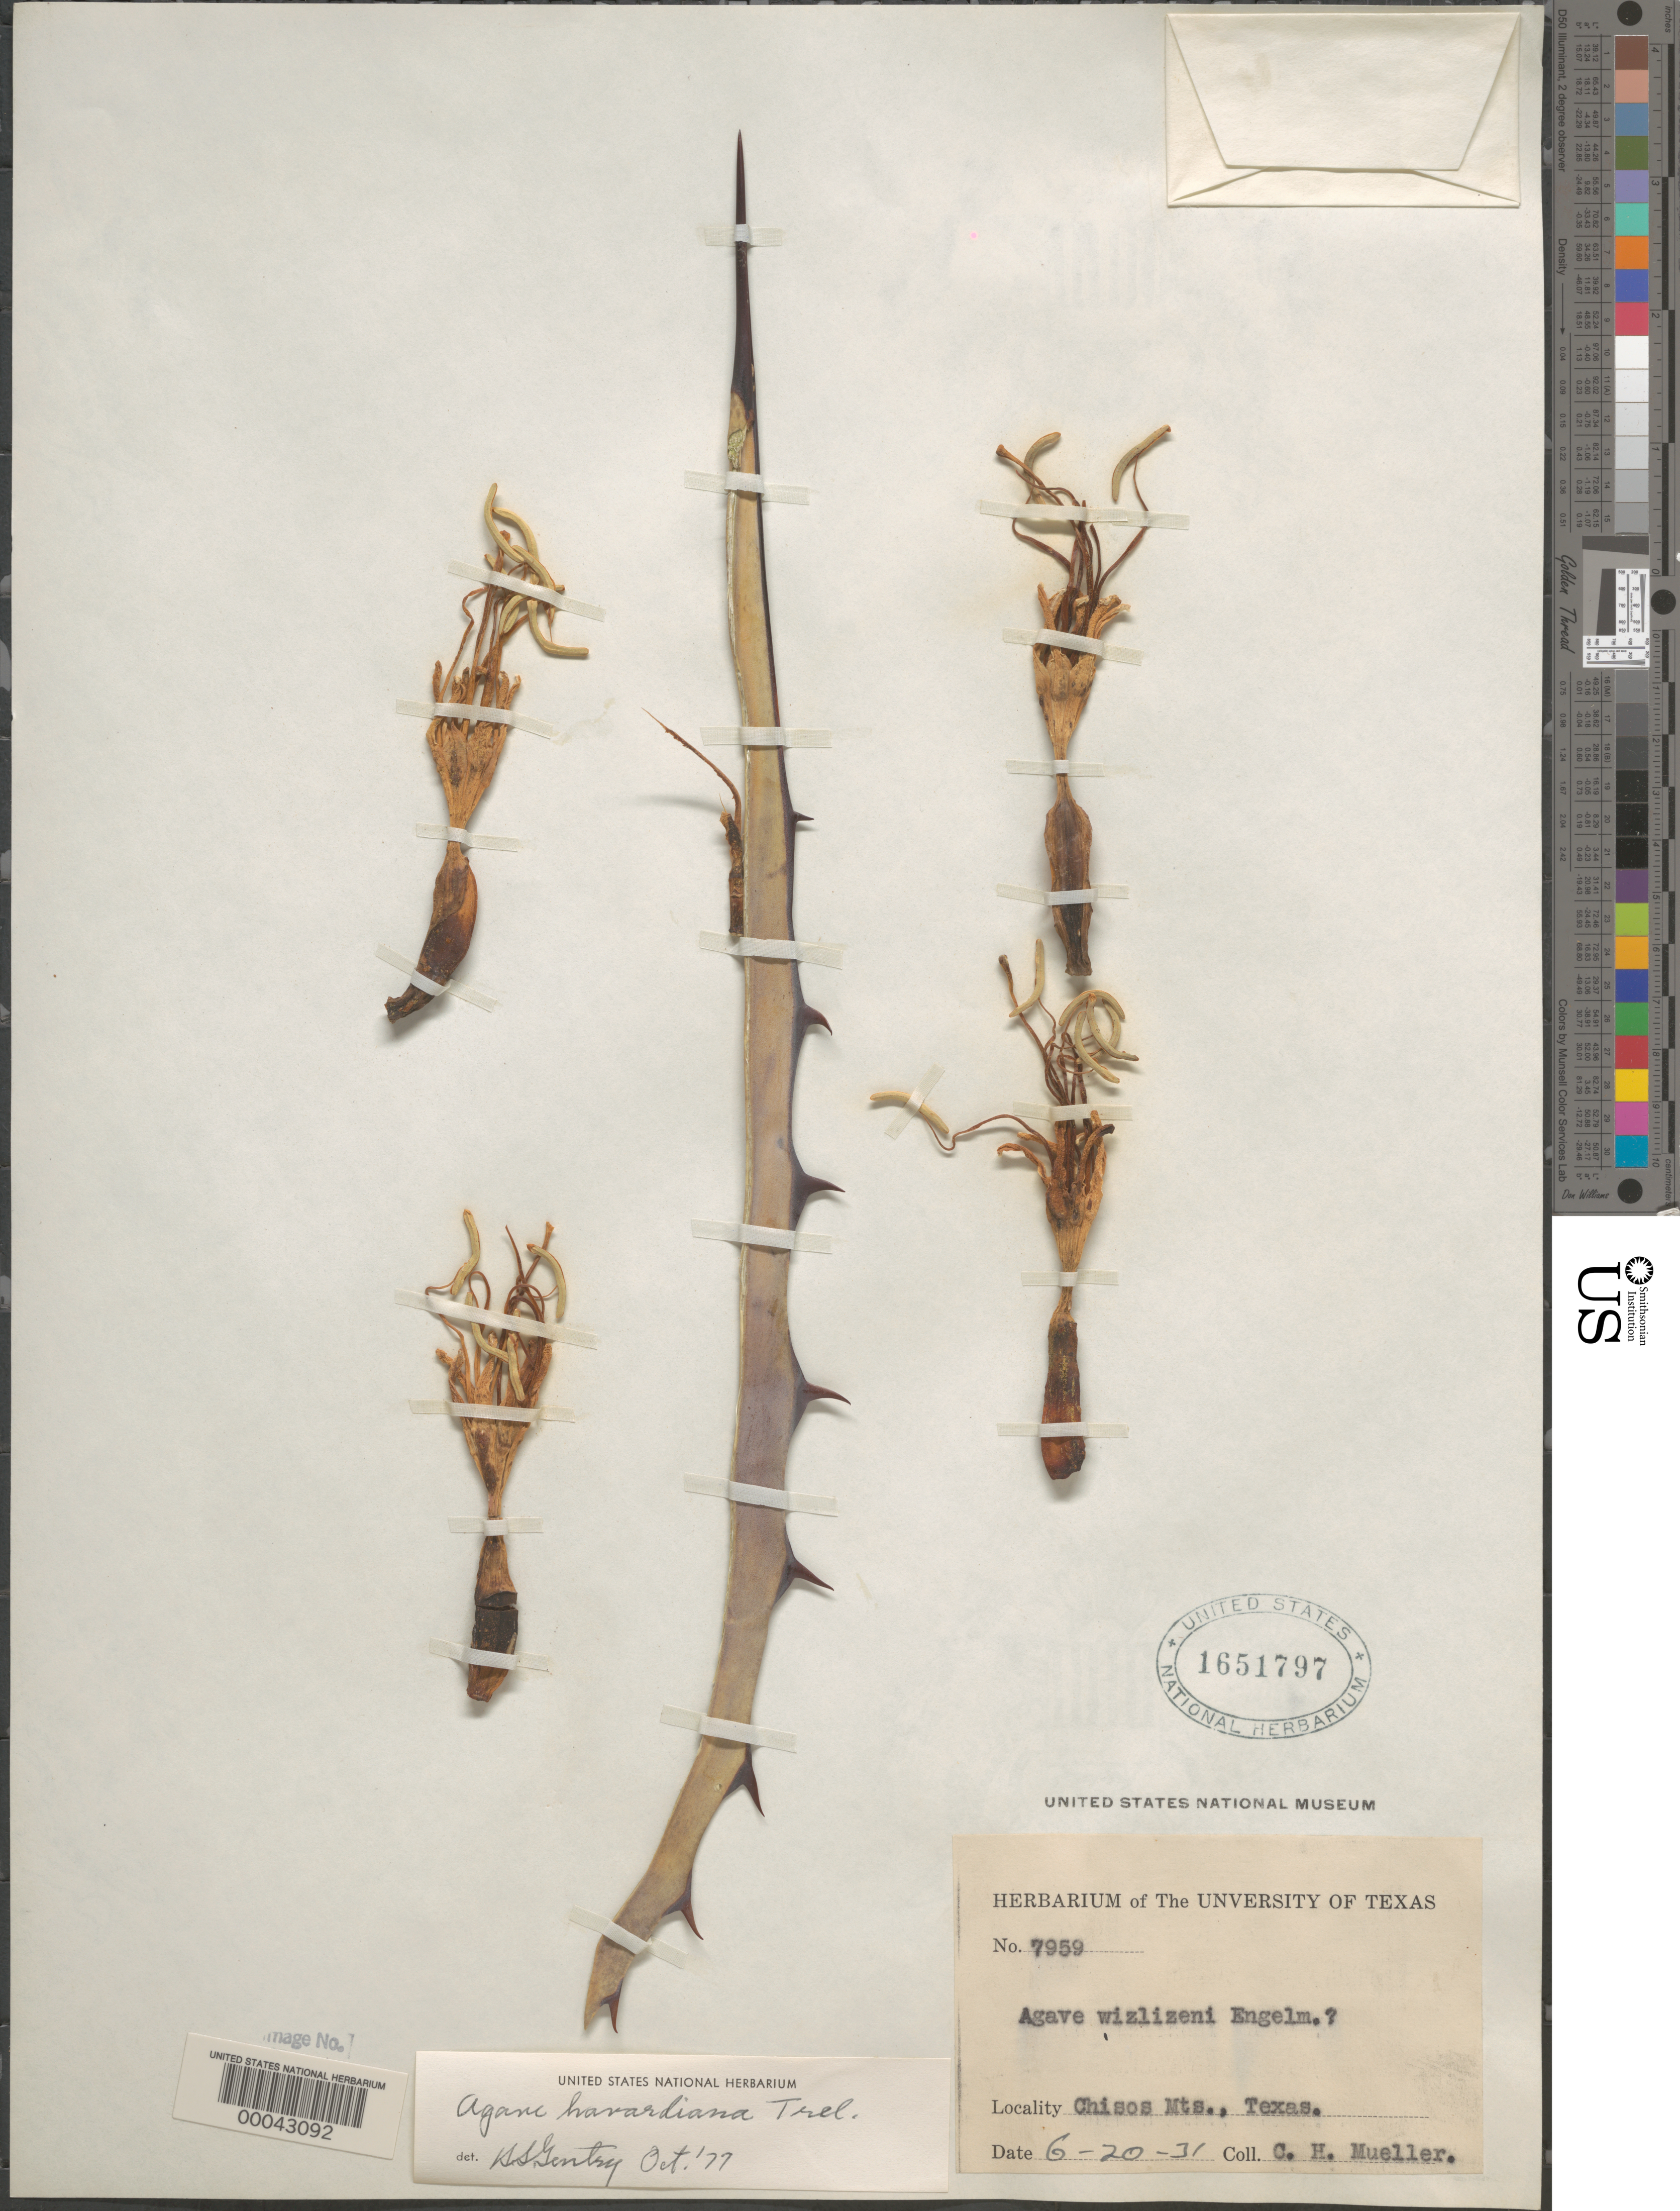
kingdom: Plantae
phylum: Tracheophyta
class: Liliopsida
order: Asparagales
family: Asparagaceae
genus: Agave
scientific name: Agave havardiana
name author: Trel.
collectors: C. H. Mueller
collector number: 7959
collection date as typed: Transcribed d/m/y: 20/6/31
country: United States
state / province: Texas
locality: Chisos Mts.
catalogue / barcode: US 1651797